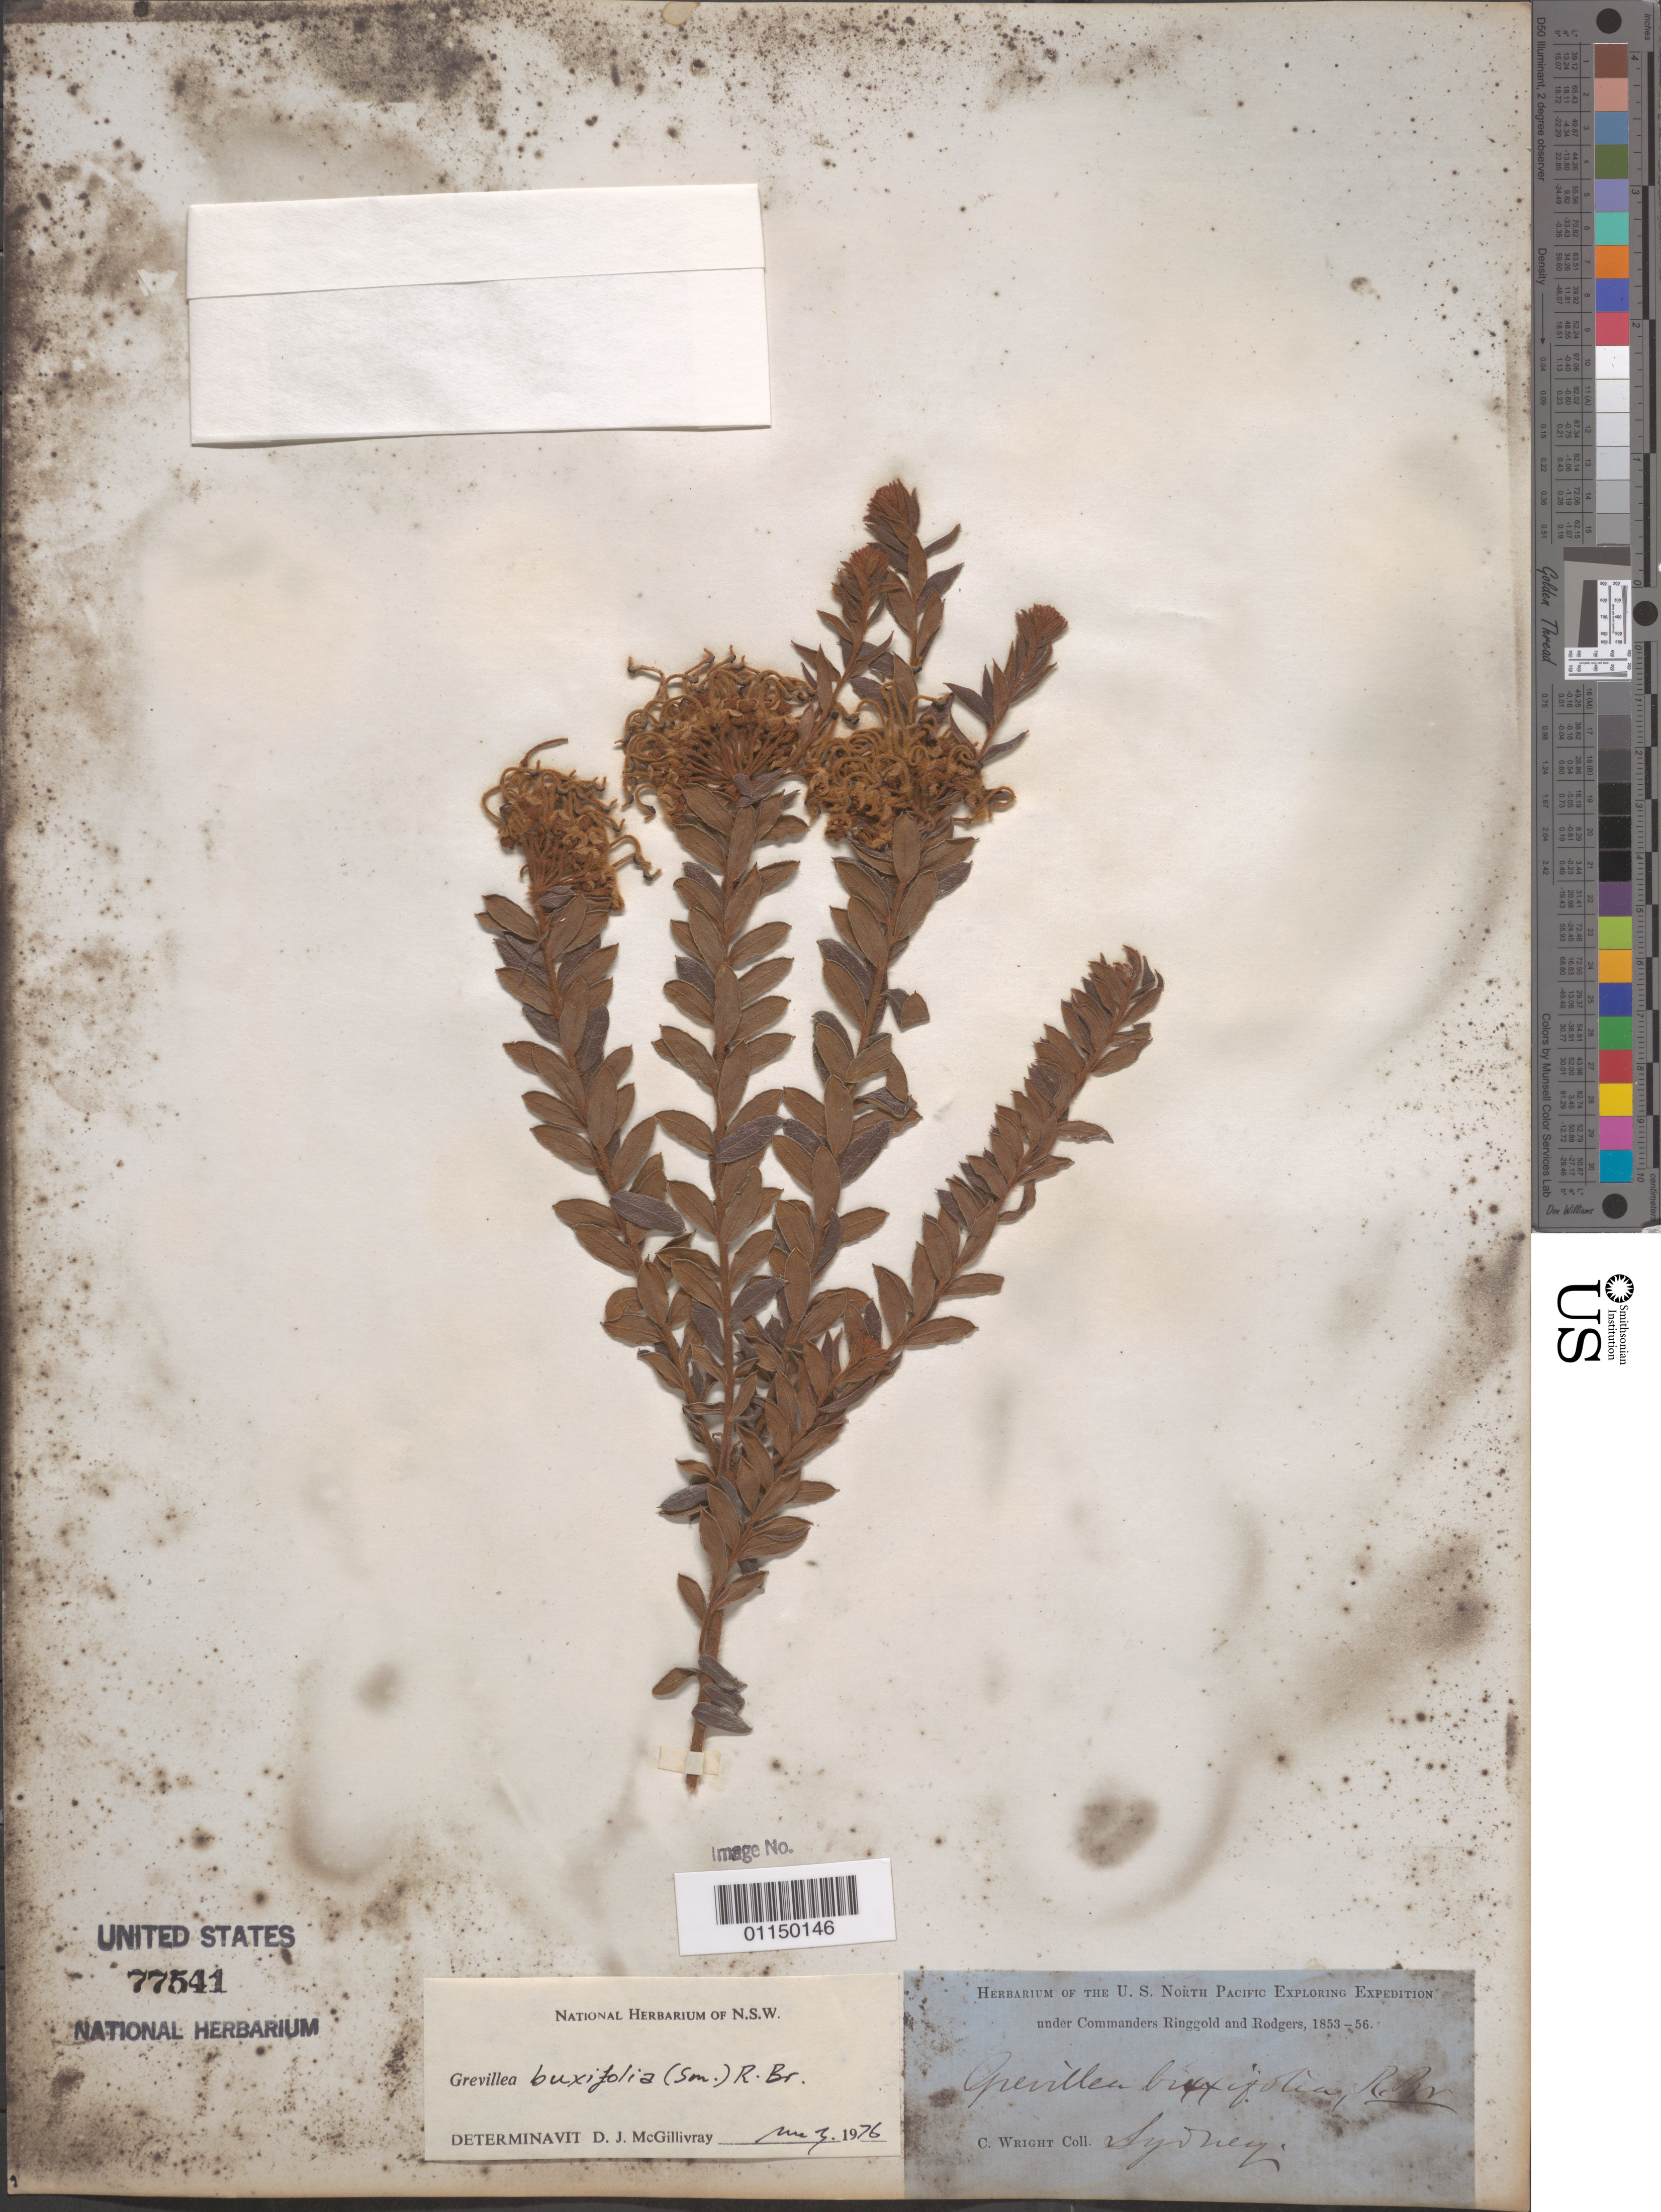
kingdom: Plantae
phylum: Tracheophyta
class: Magnoliopsida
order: Proteales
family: Proteaceae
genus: Grevillea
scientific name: Grevillea buxifolia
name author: R. Br.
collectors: C. Wright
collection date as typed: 1853 to -- -- 1856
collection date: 1853/1856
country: Australia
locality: Sydney.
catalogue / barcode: US 77541